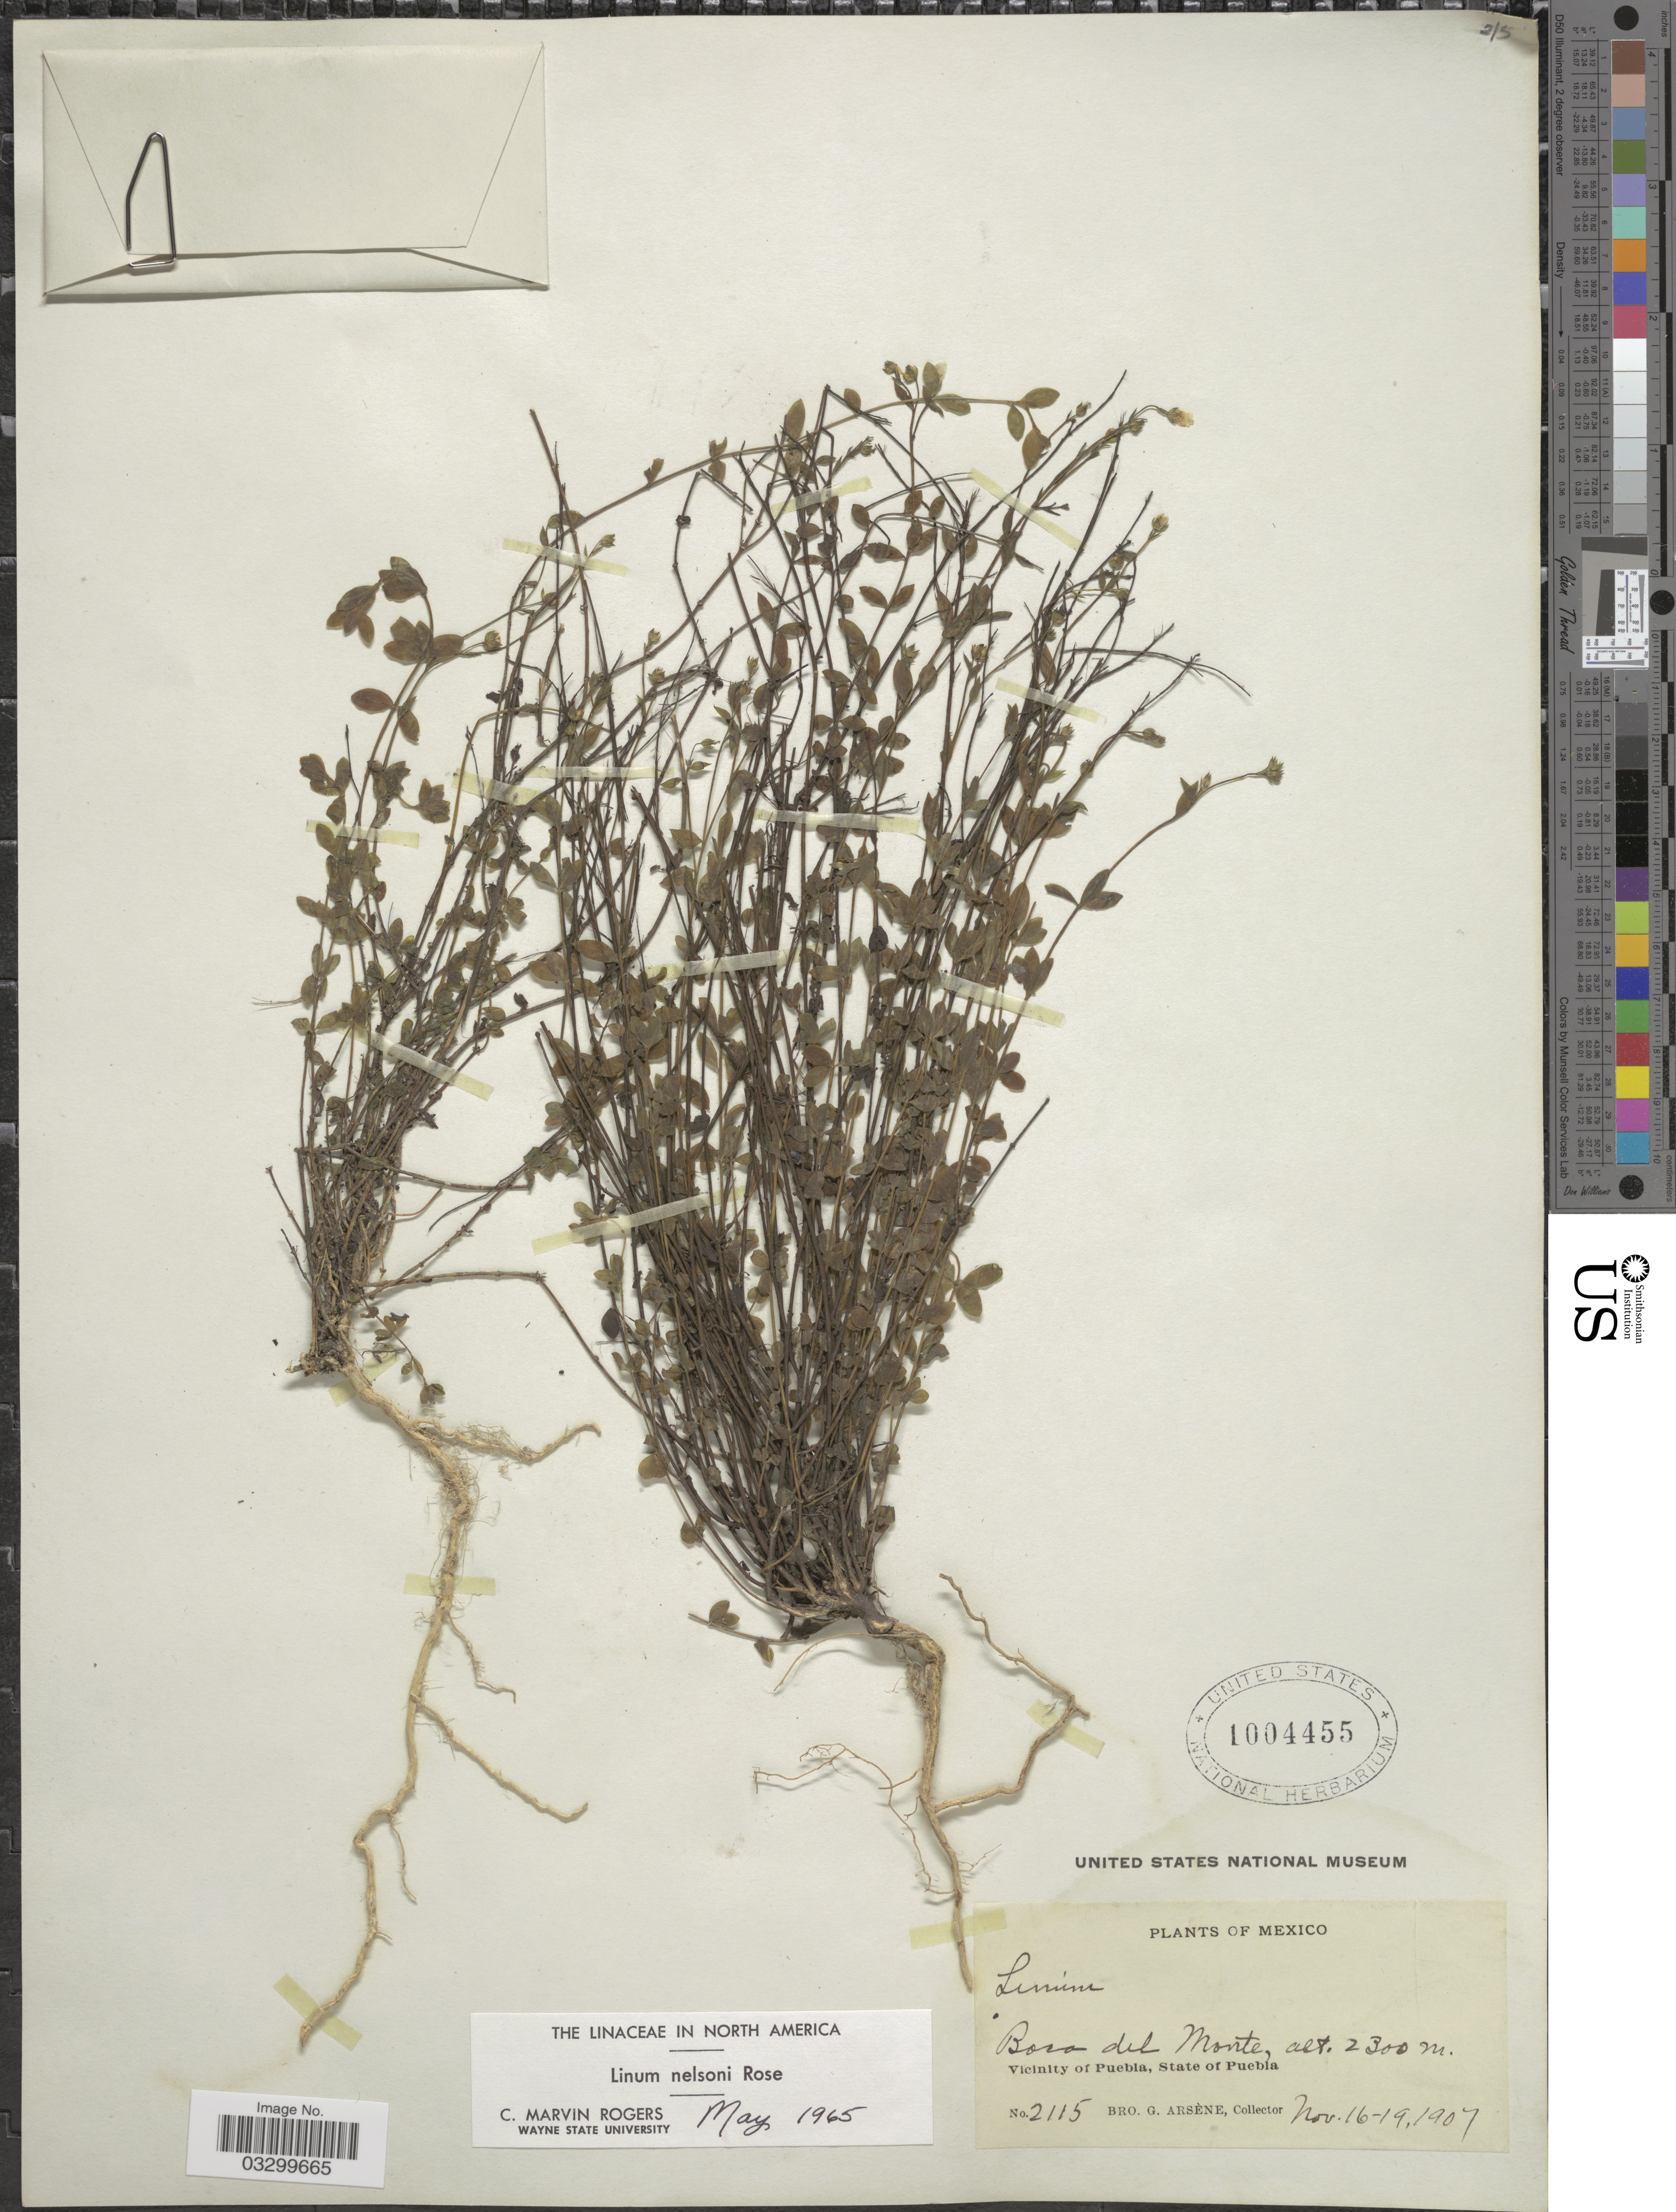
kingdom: Plantae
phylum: Tracheophyta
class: Magnoliopsida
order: Malpighiales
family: Linaceae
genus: Linum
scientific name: Linum nelsonii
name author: Rose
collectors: Bro. G. Arsène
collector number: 2115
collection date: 1907-11-16/1907-11-19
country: Mexico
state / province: Puebla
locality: Boco del Monte, Vicinity of Puebla.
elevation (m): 2300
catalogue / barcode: US 1004455